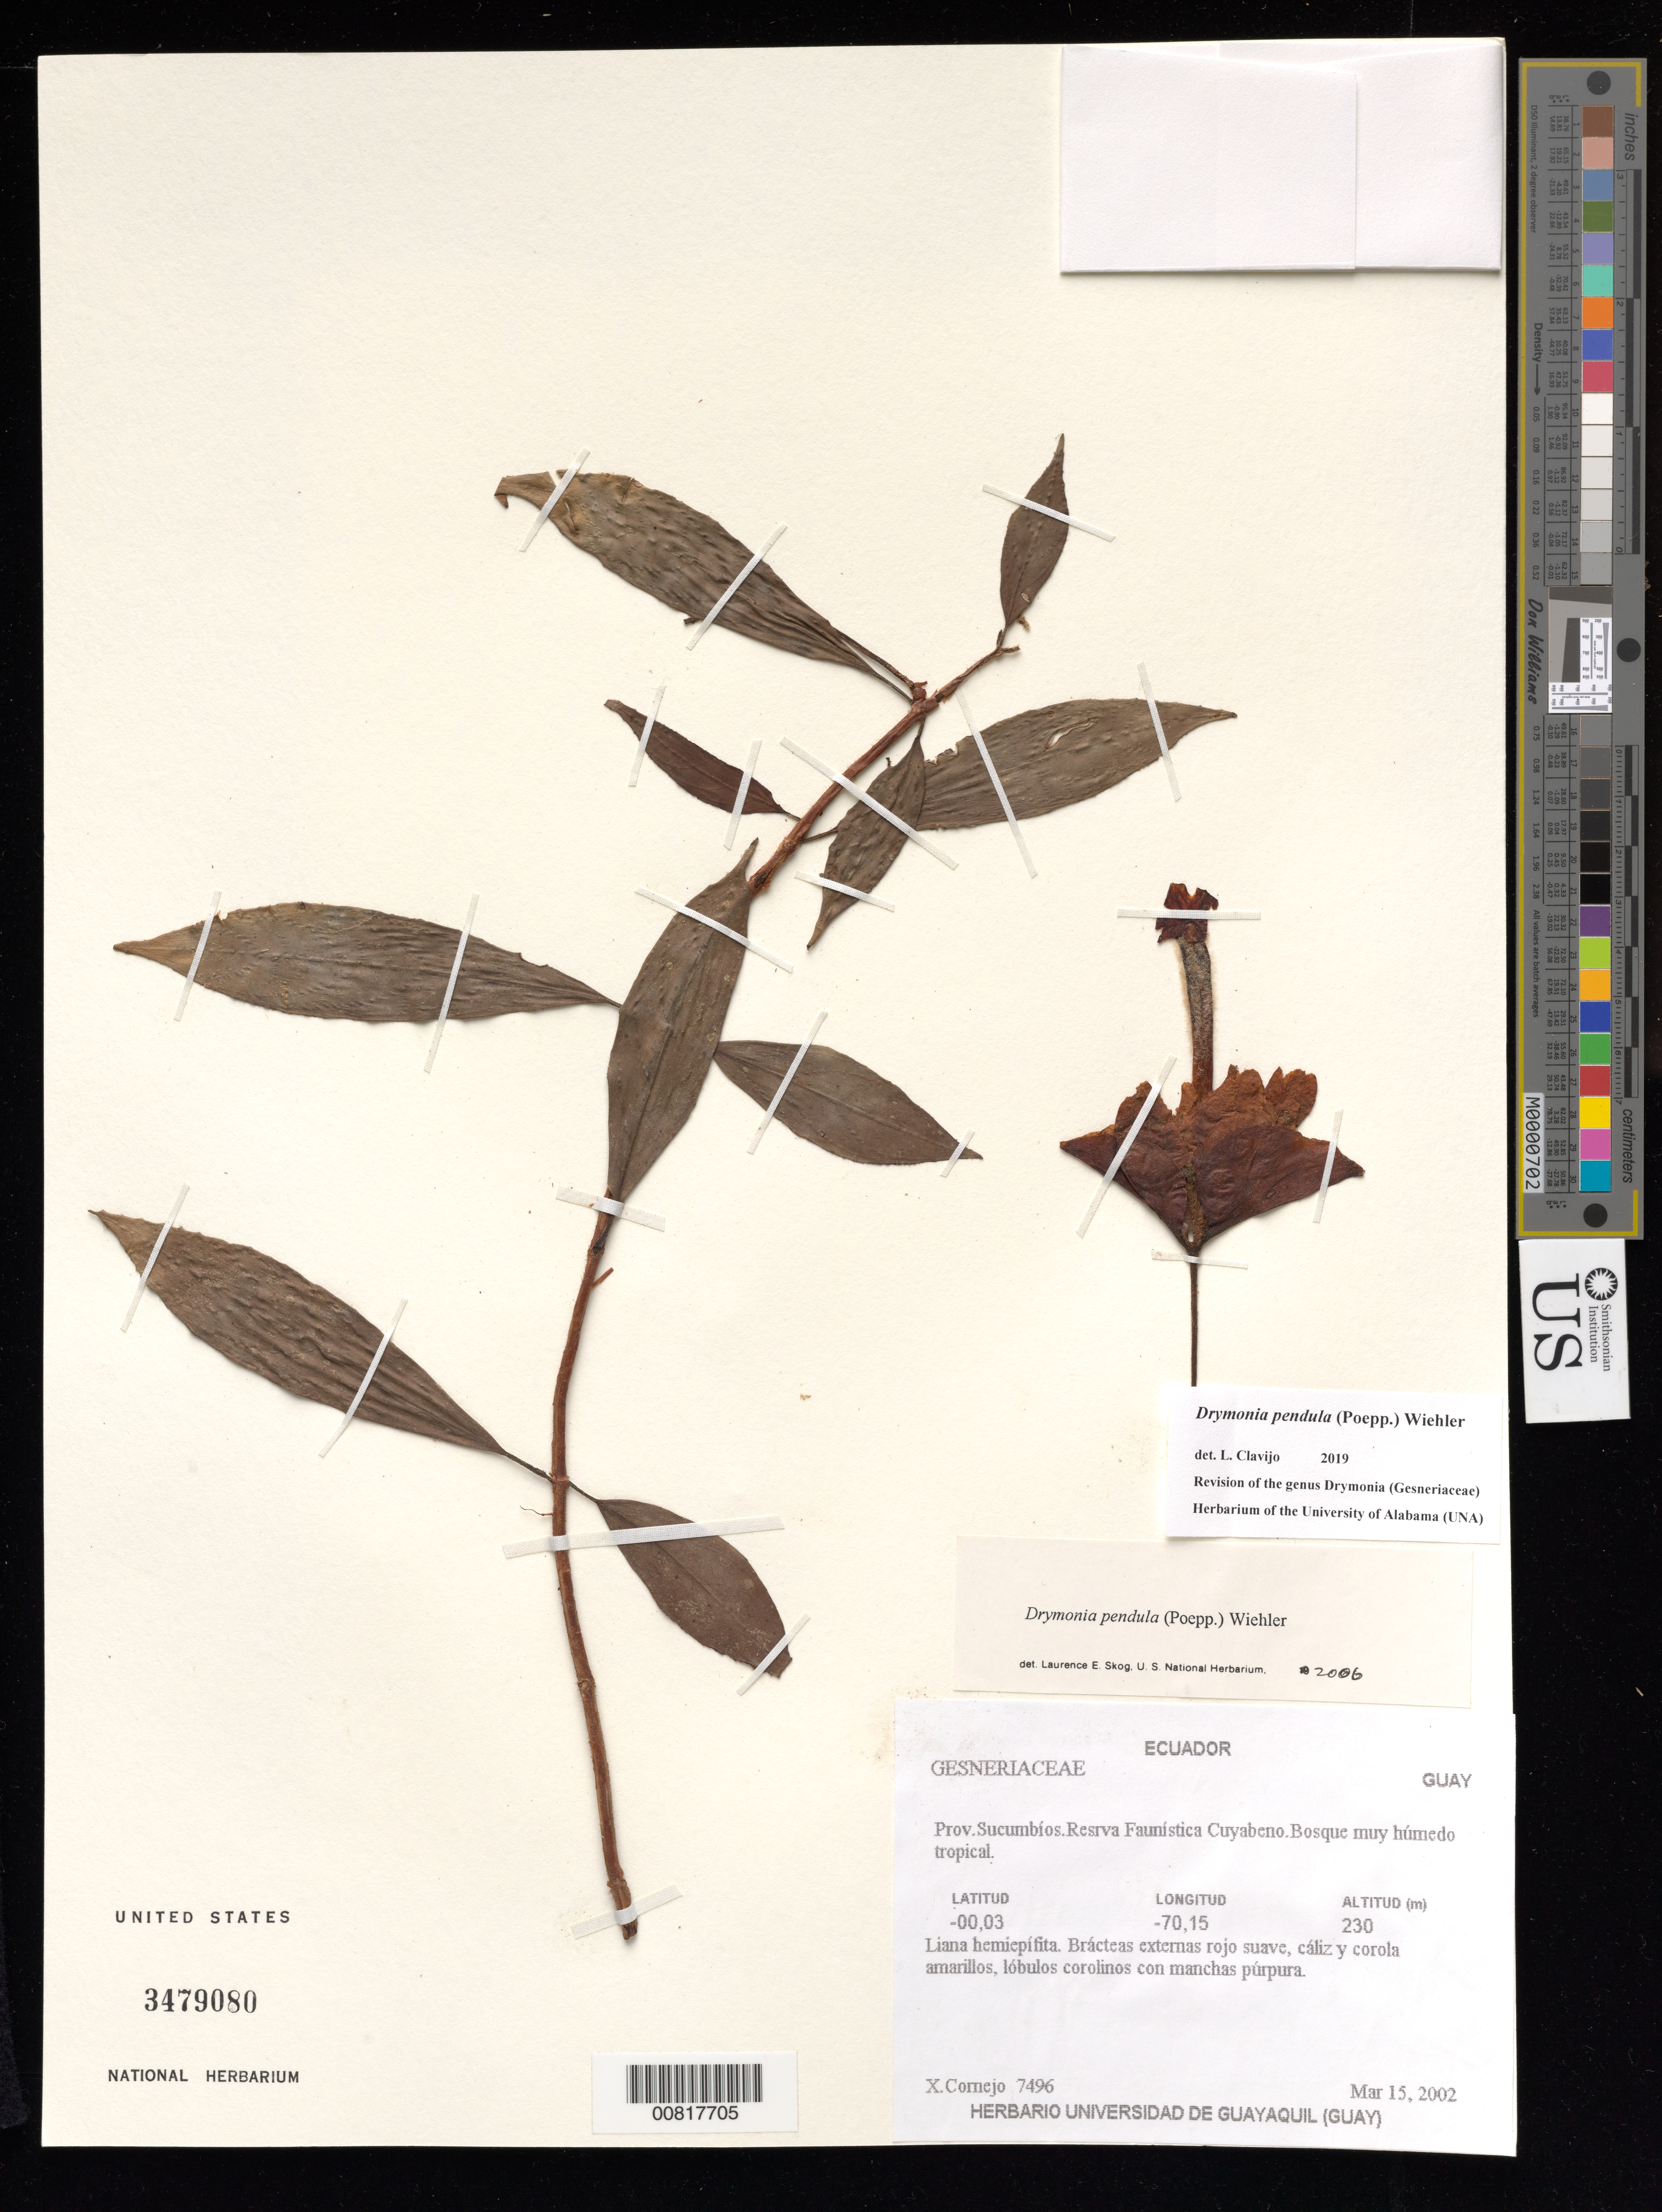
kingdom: Plantae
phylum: Tracheophyta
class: Magnoliopsida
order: Lamiales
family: Gesneriaceae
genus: Drymonia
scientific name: Drymonia pendula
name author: (Poepp.) Wiehler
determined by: Skog, Laurence E.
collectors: X. F. Cornejo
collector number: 7496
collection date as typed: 15 Mar 2002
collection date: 2002-03-15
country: Ecuador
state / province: Sucumbíos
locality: Reserva Faunística Cuyabeno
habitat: Bosque muy húmedo tropical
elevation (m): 230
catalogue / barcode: US 3479080